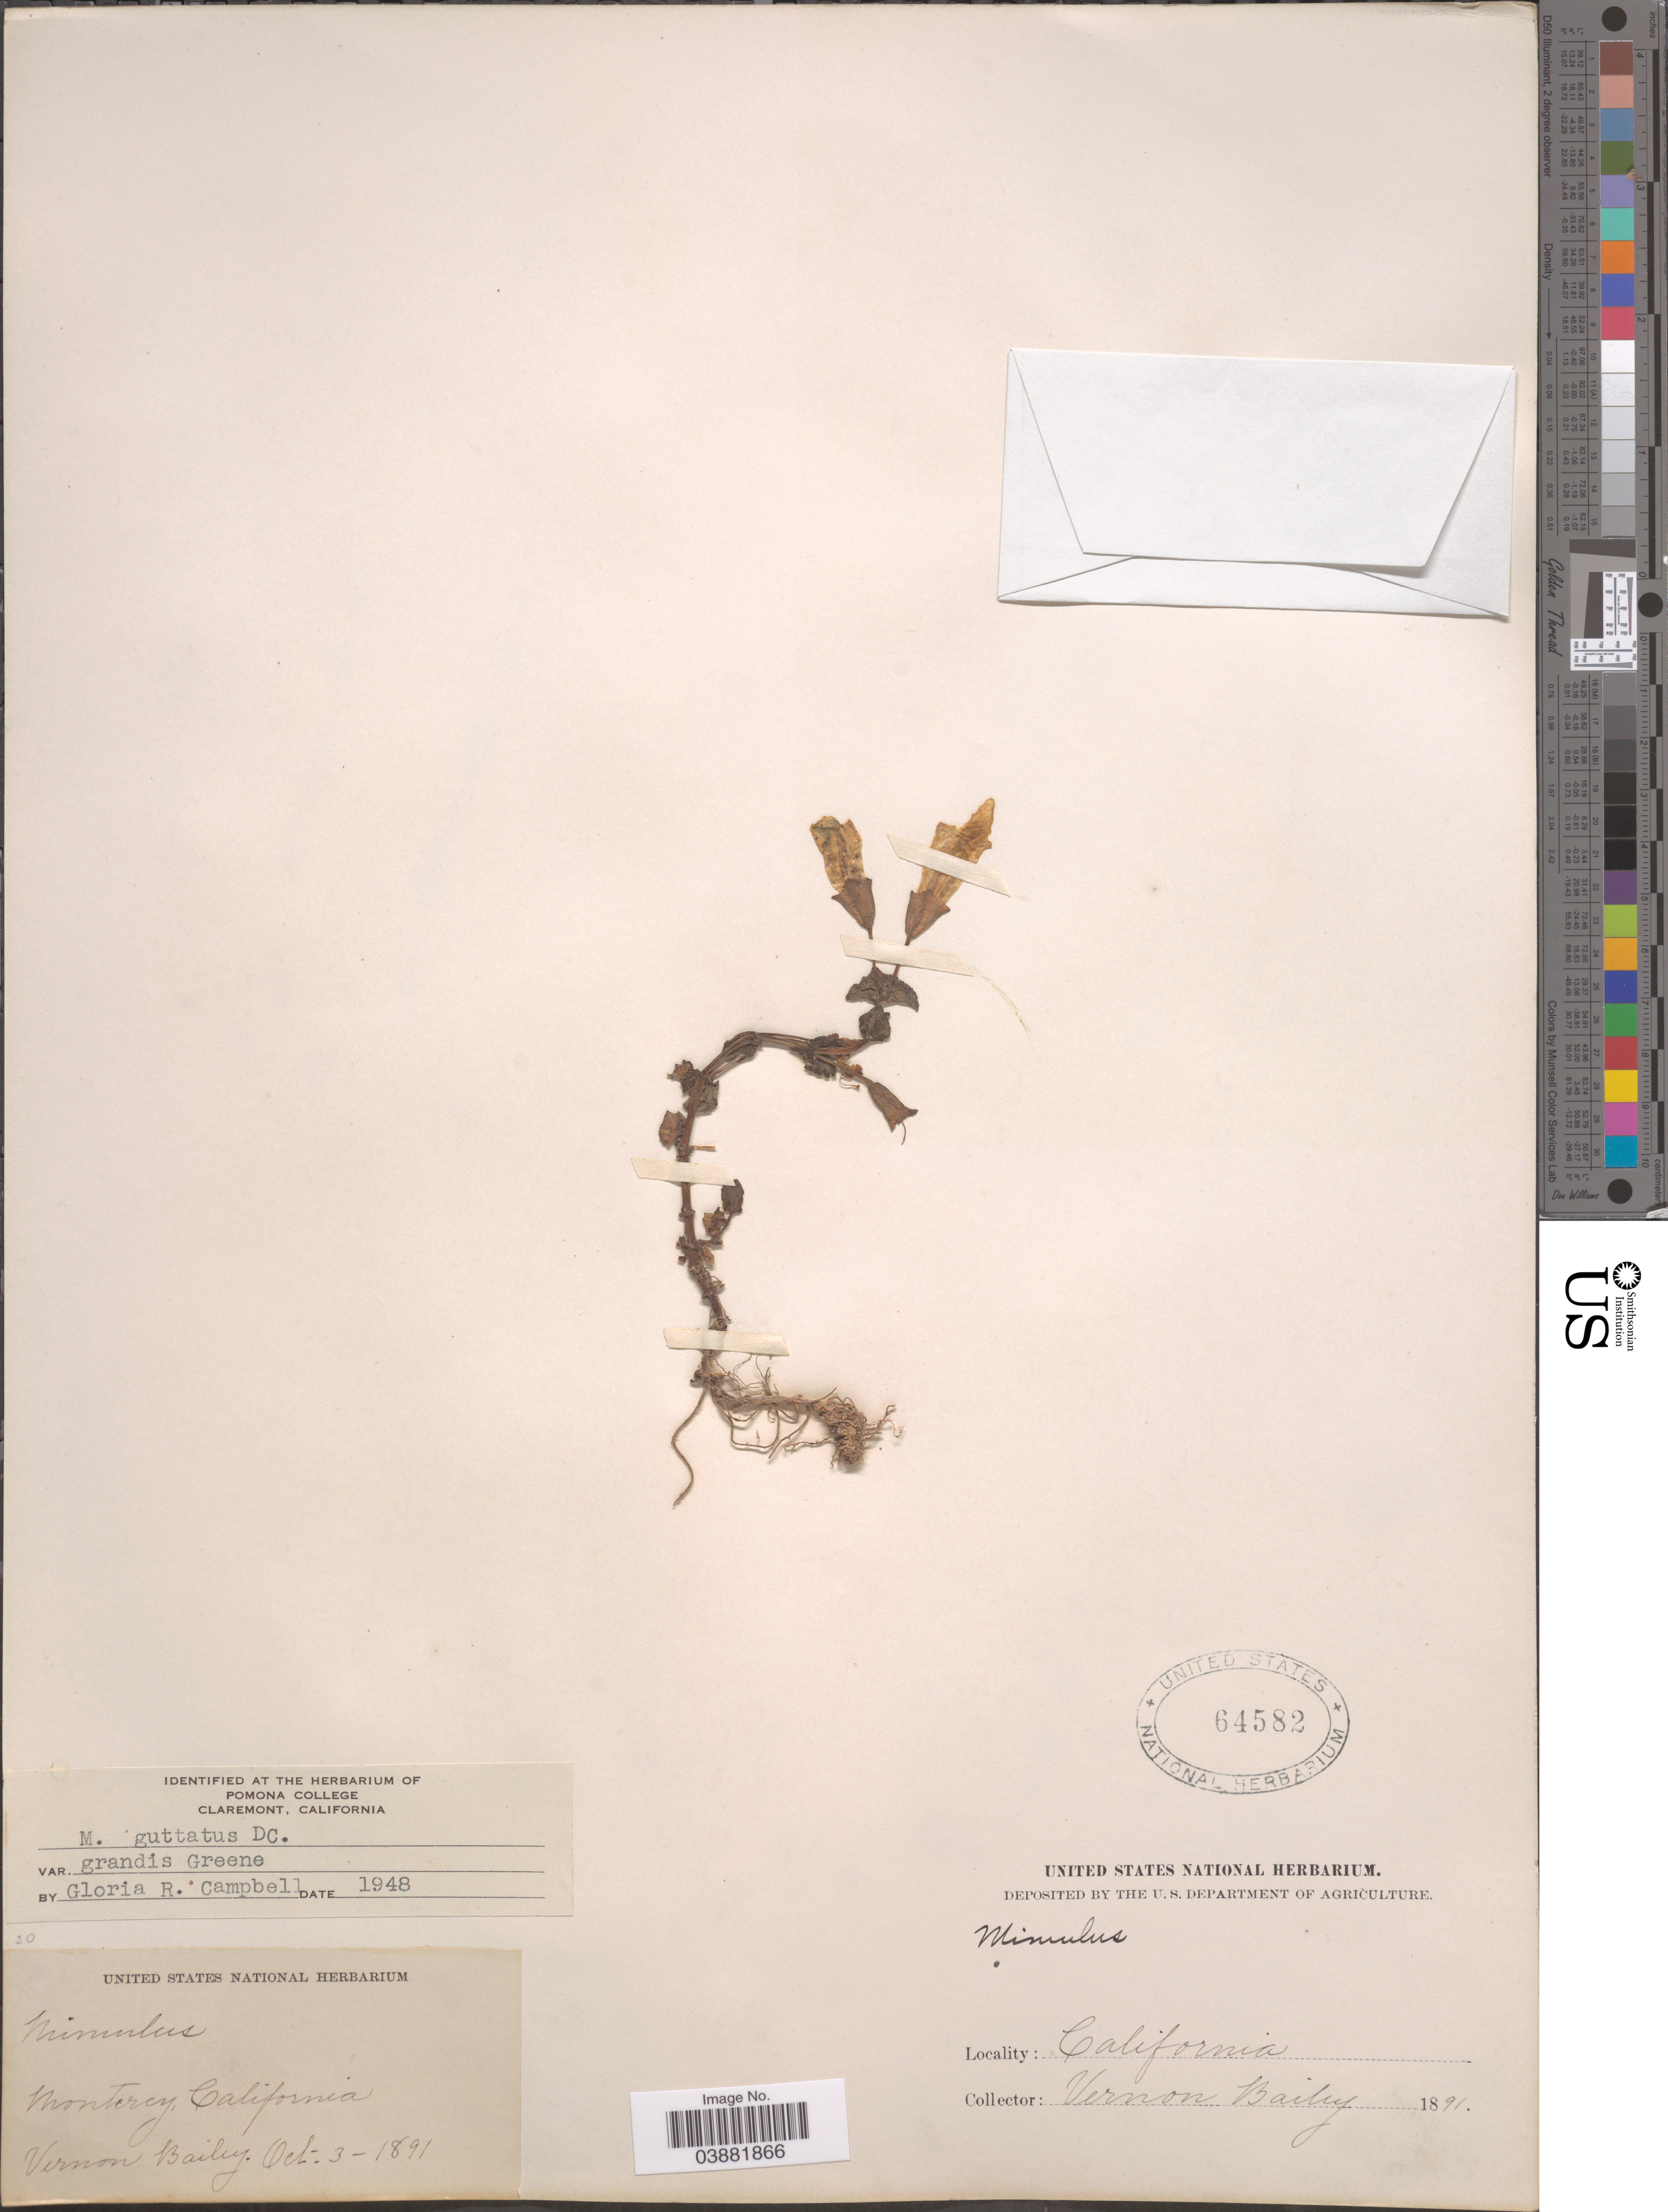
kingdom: Plantae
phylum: Tracheophyta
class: Magnoliopsida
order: Lamiales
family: Phrymaceae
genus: Mimulus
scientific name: Mimulus guttatus var. grandis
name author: Greene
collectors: V. O. Bailey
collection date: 1891-10-03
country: United States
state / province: California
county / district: Monterey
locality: Monterey.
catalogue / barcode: US 64582